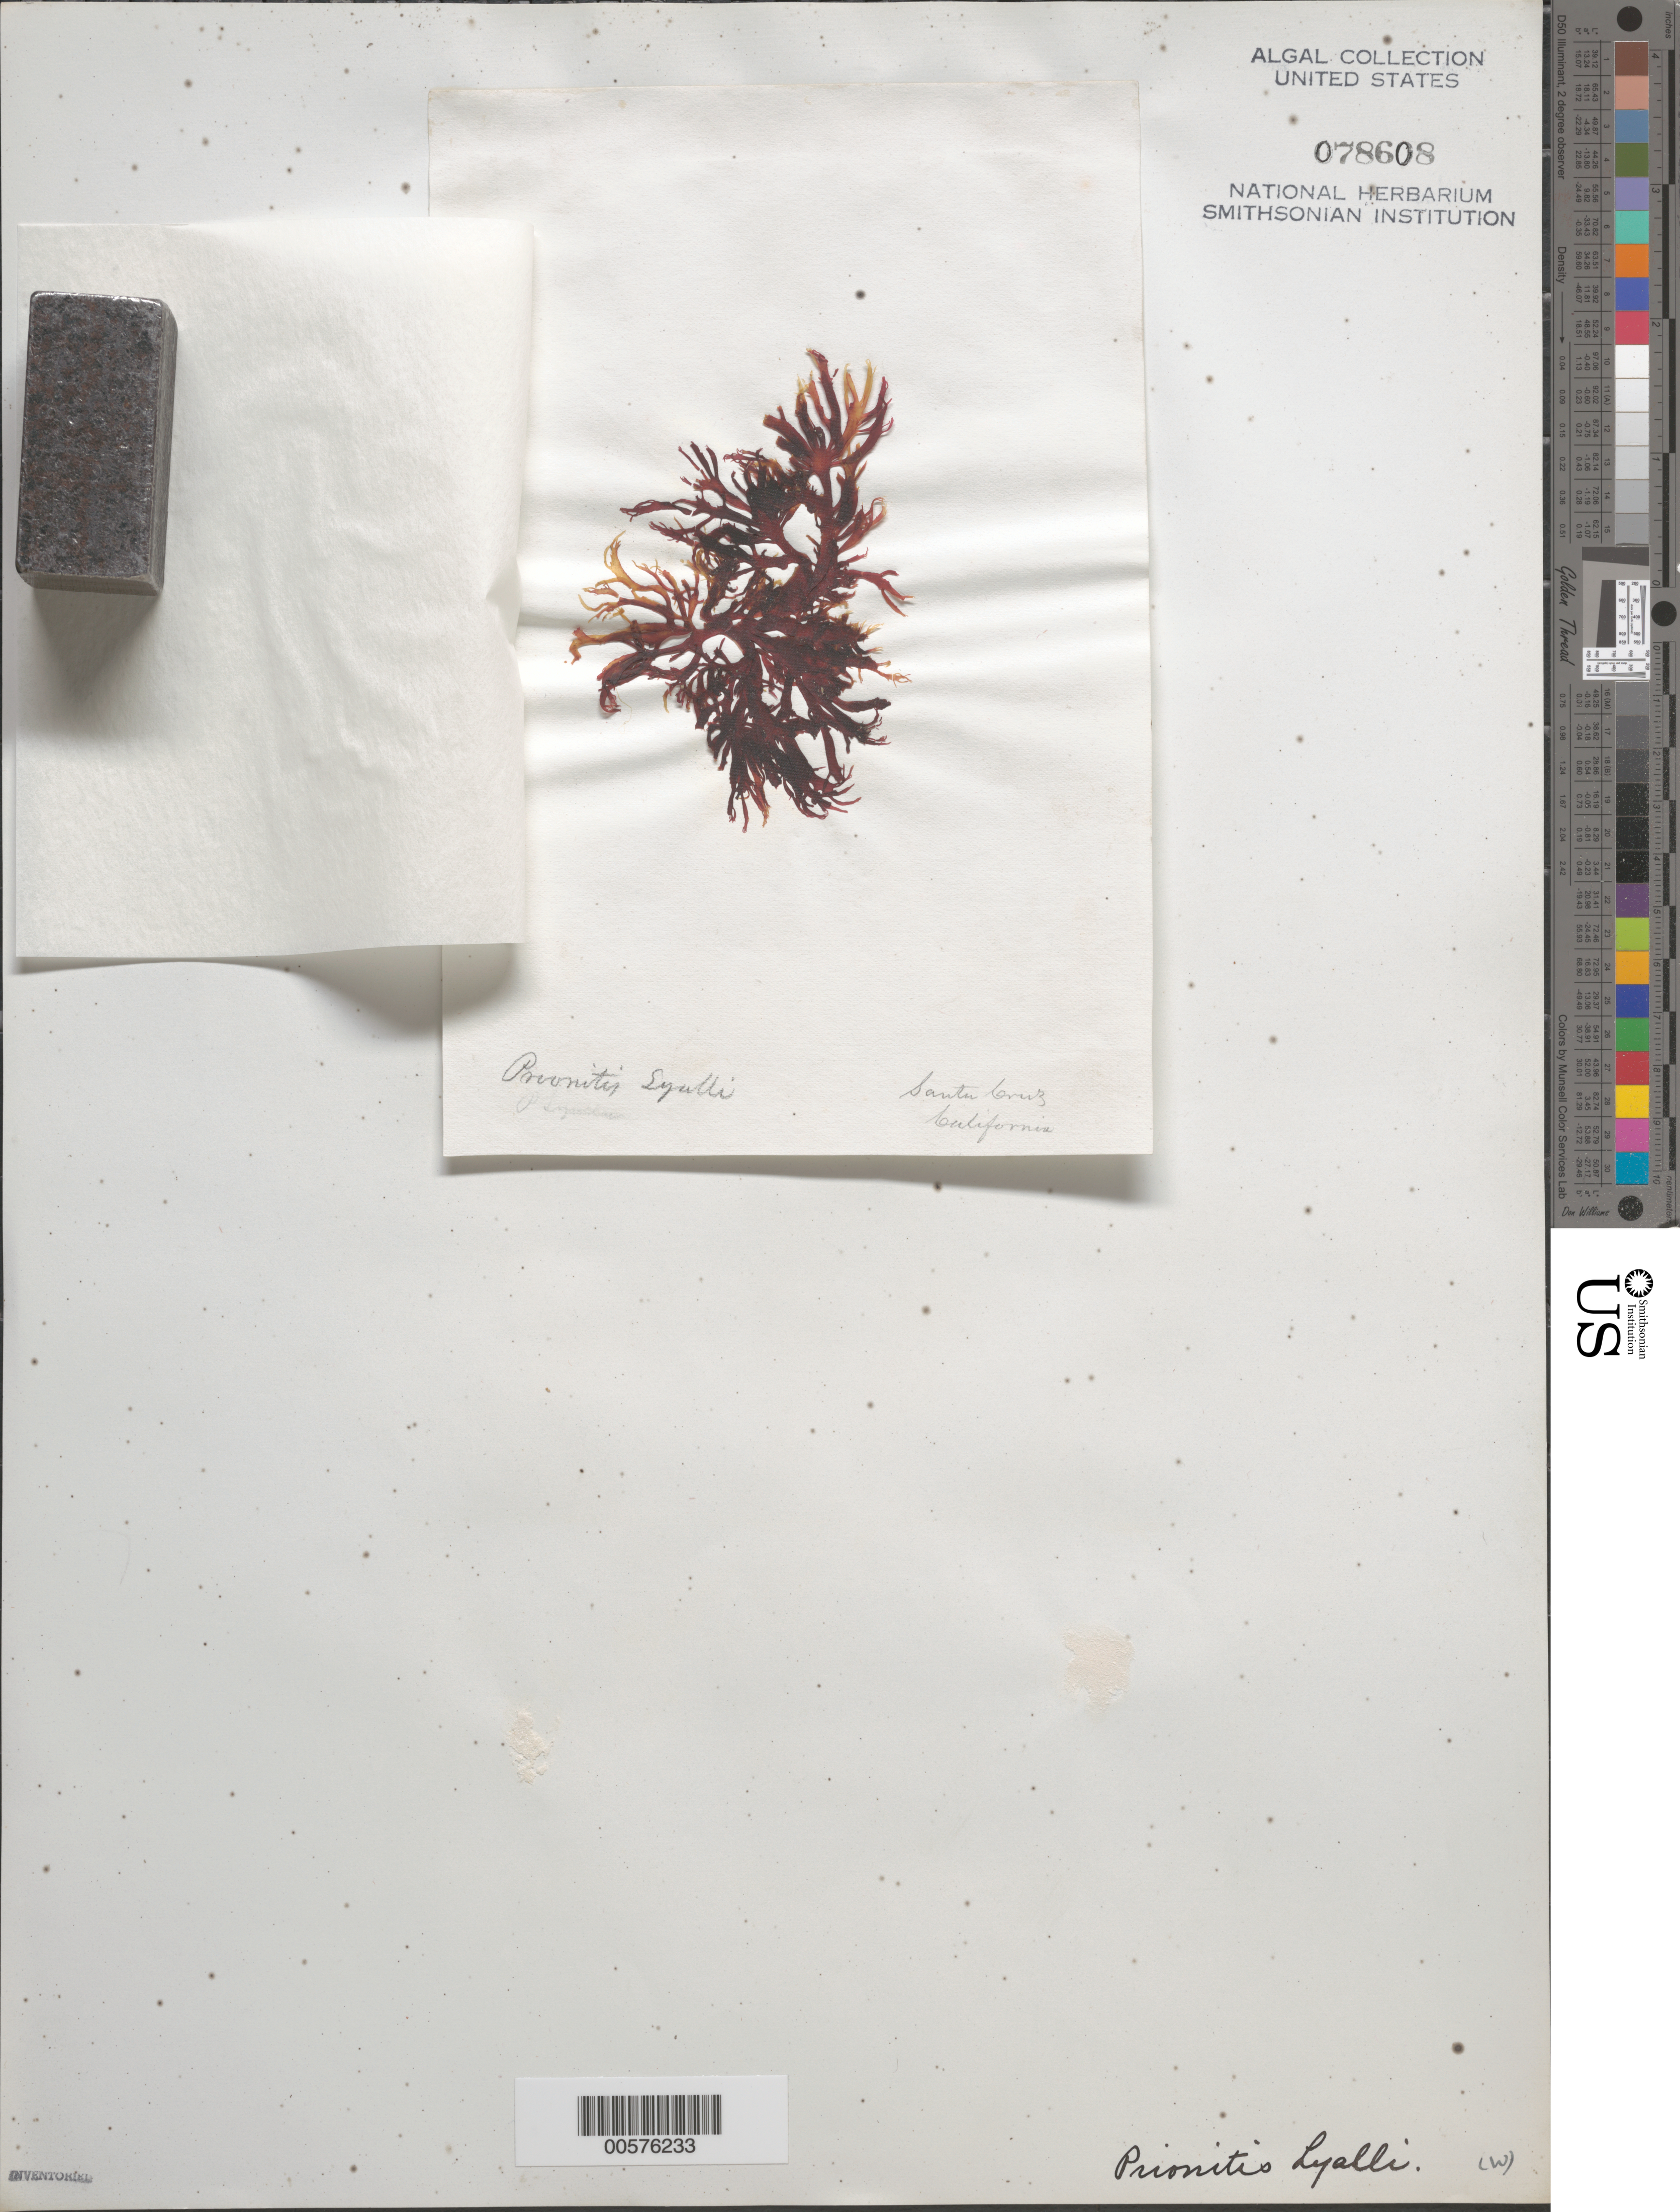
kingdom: Plantae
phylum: Rhodophyta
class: Florideophyceae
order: Cryptonemiales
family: Cryptonemiaceae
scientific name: Prionitis sternbergii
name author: (C. Agardh) J. Agardh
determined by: Algae name updating Project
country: United States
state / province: California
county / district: Santa Cruz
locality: Santa Cruz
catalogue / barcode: US 78608